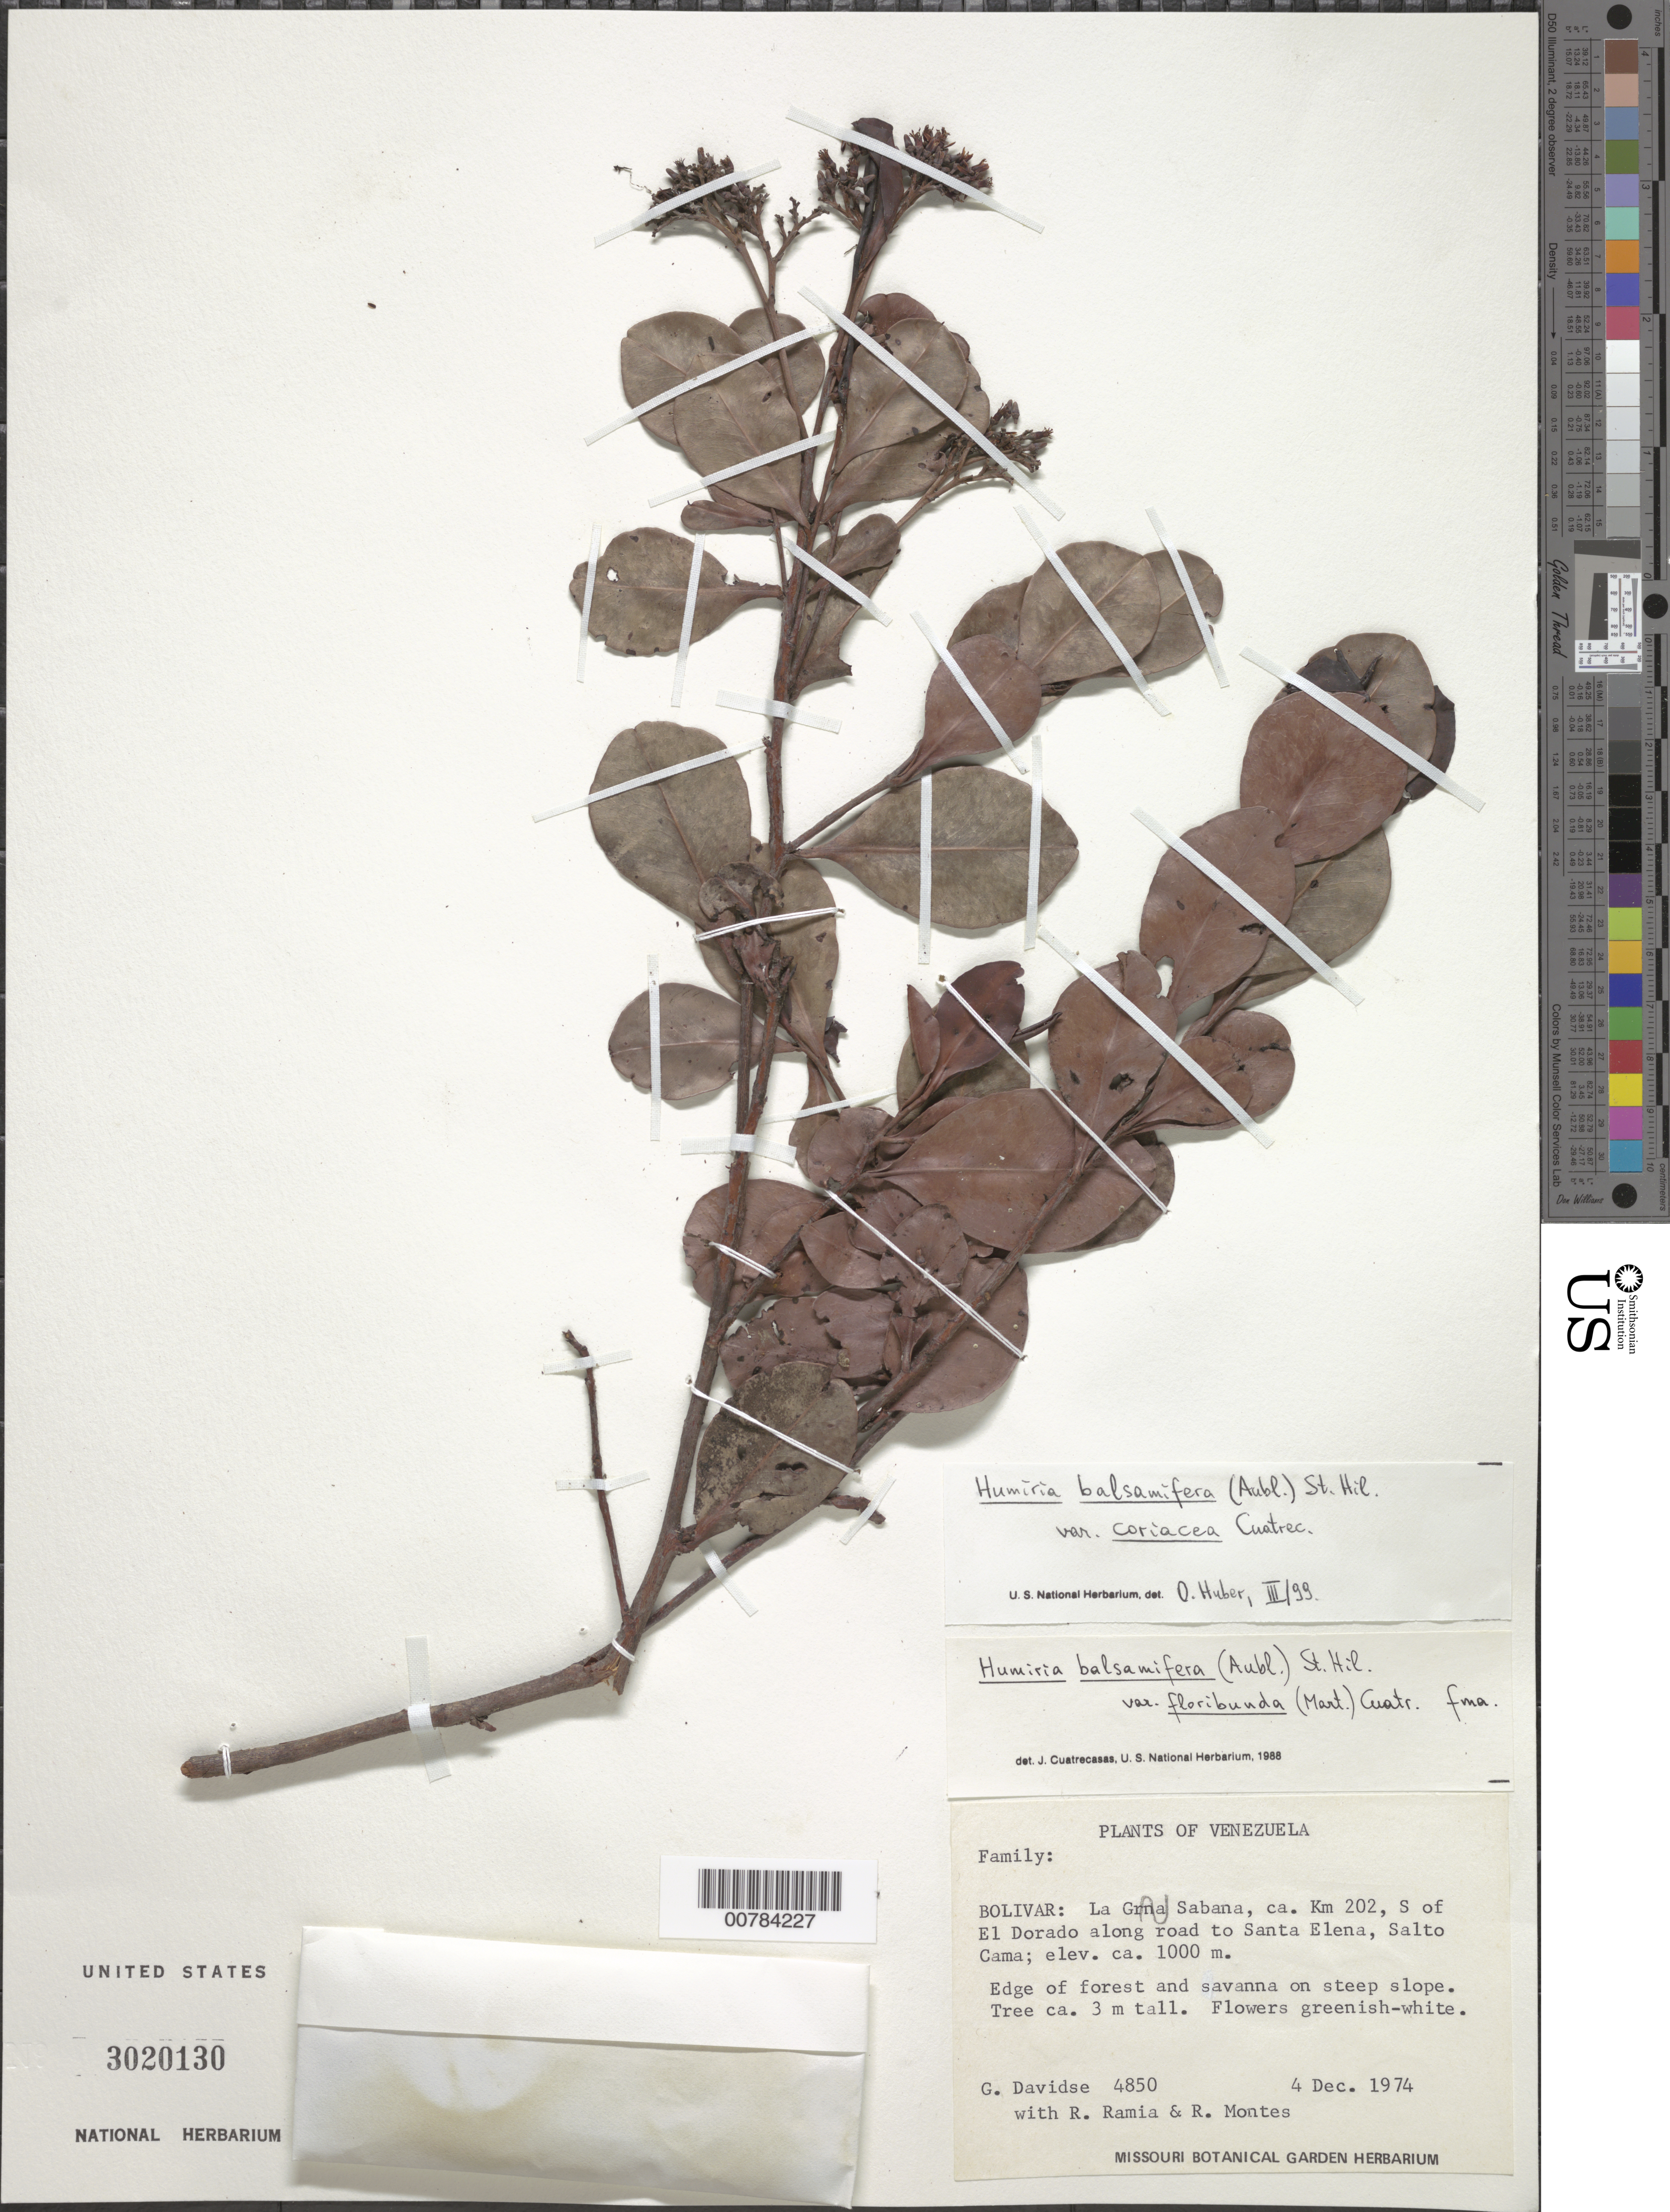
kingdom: Plantae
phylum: Tracheophyta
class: Magnoliopsida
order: Malpighiales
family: Humiriaceae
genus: Humiria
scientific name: Humiria balsamifera var. coriacea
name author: Cuatrec.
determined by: Huber, Otto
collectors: G. Davidse, M. Ramia & R. Montes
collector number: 4850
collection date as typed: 4-Dec-74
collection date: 1974-12-04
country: Venezuela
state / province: Bolívar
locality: Gran Sabana, km 202, S of El Dorado along road to Santa Elena, Salto Cama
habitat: Edge of forest and savanna on steep slope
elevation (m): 1000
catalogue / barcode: US 3020130